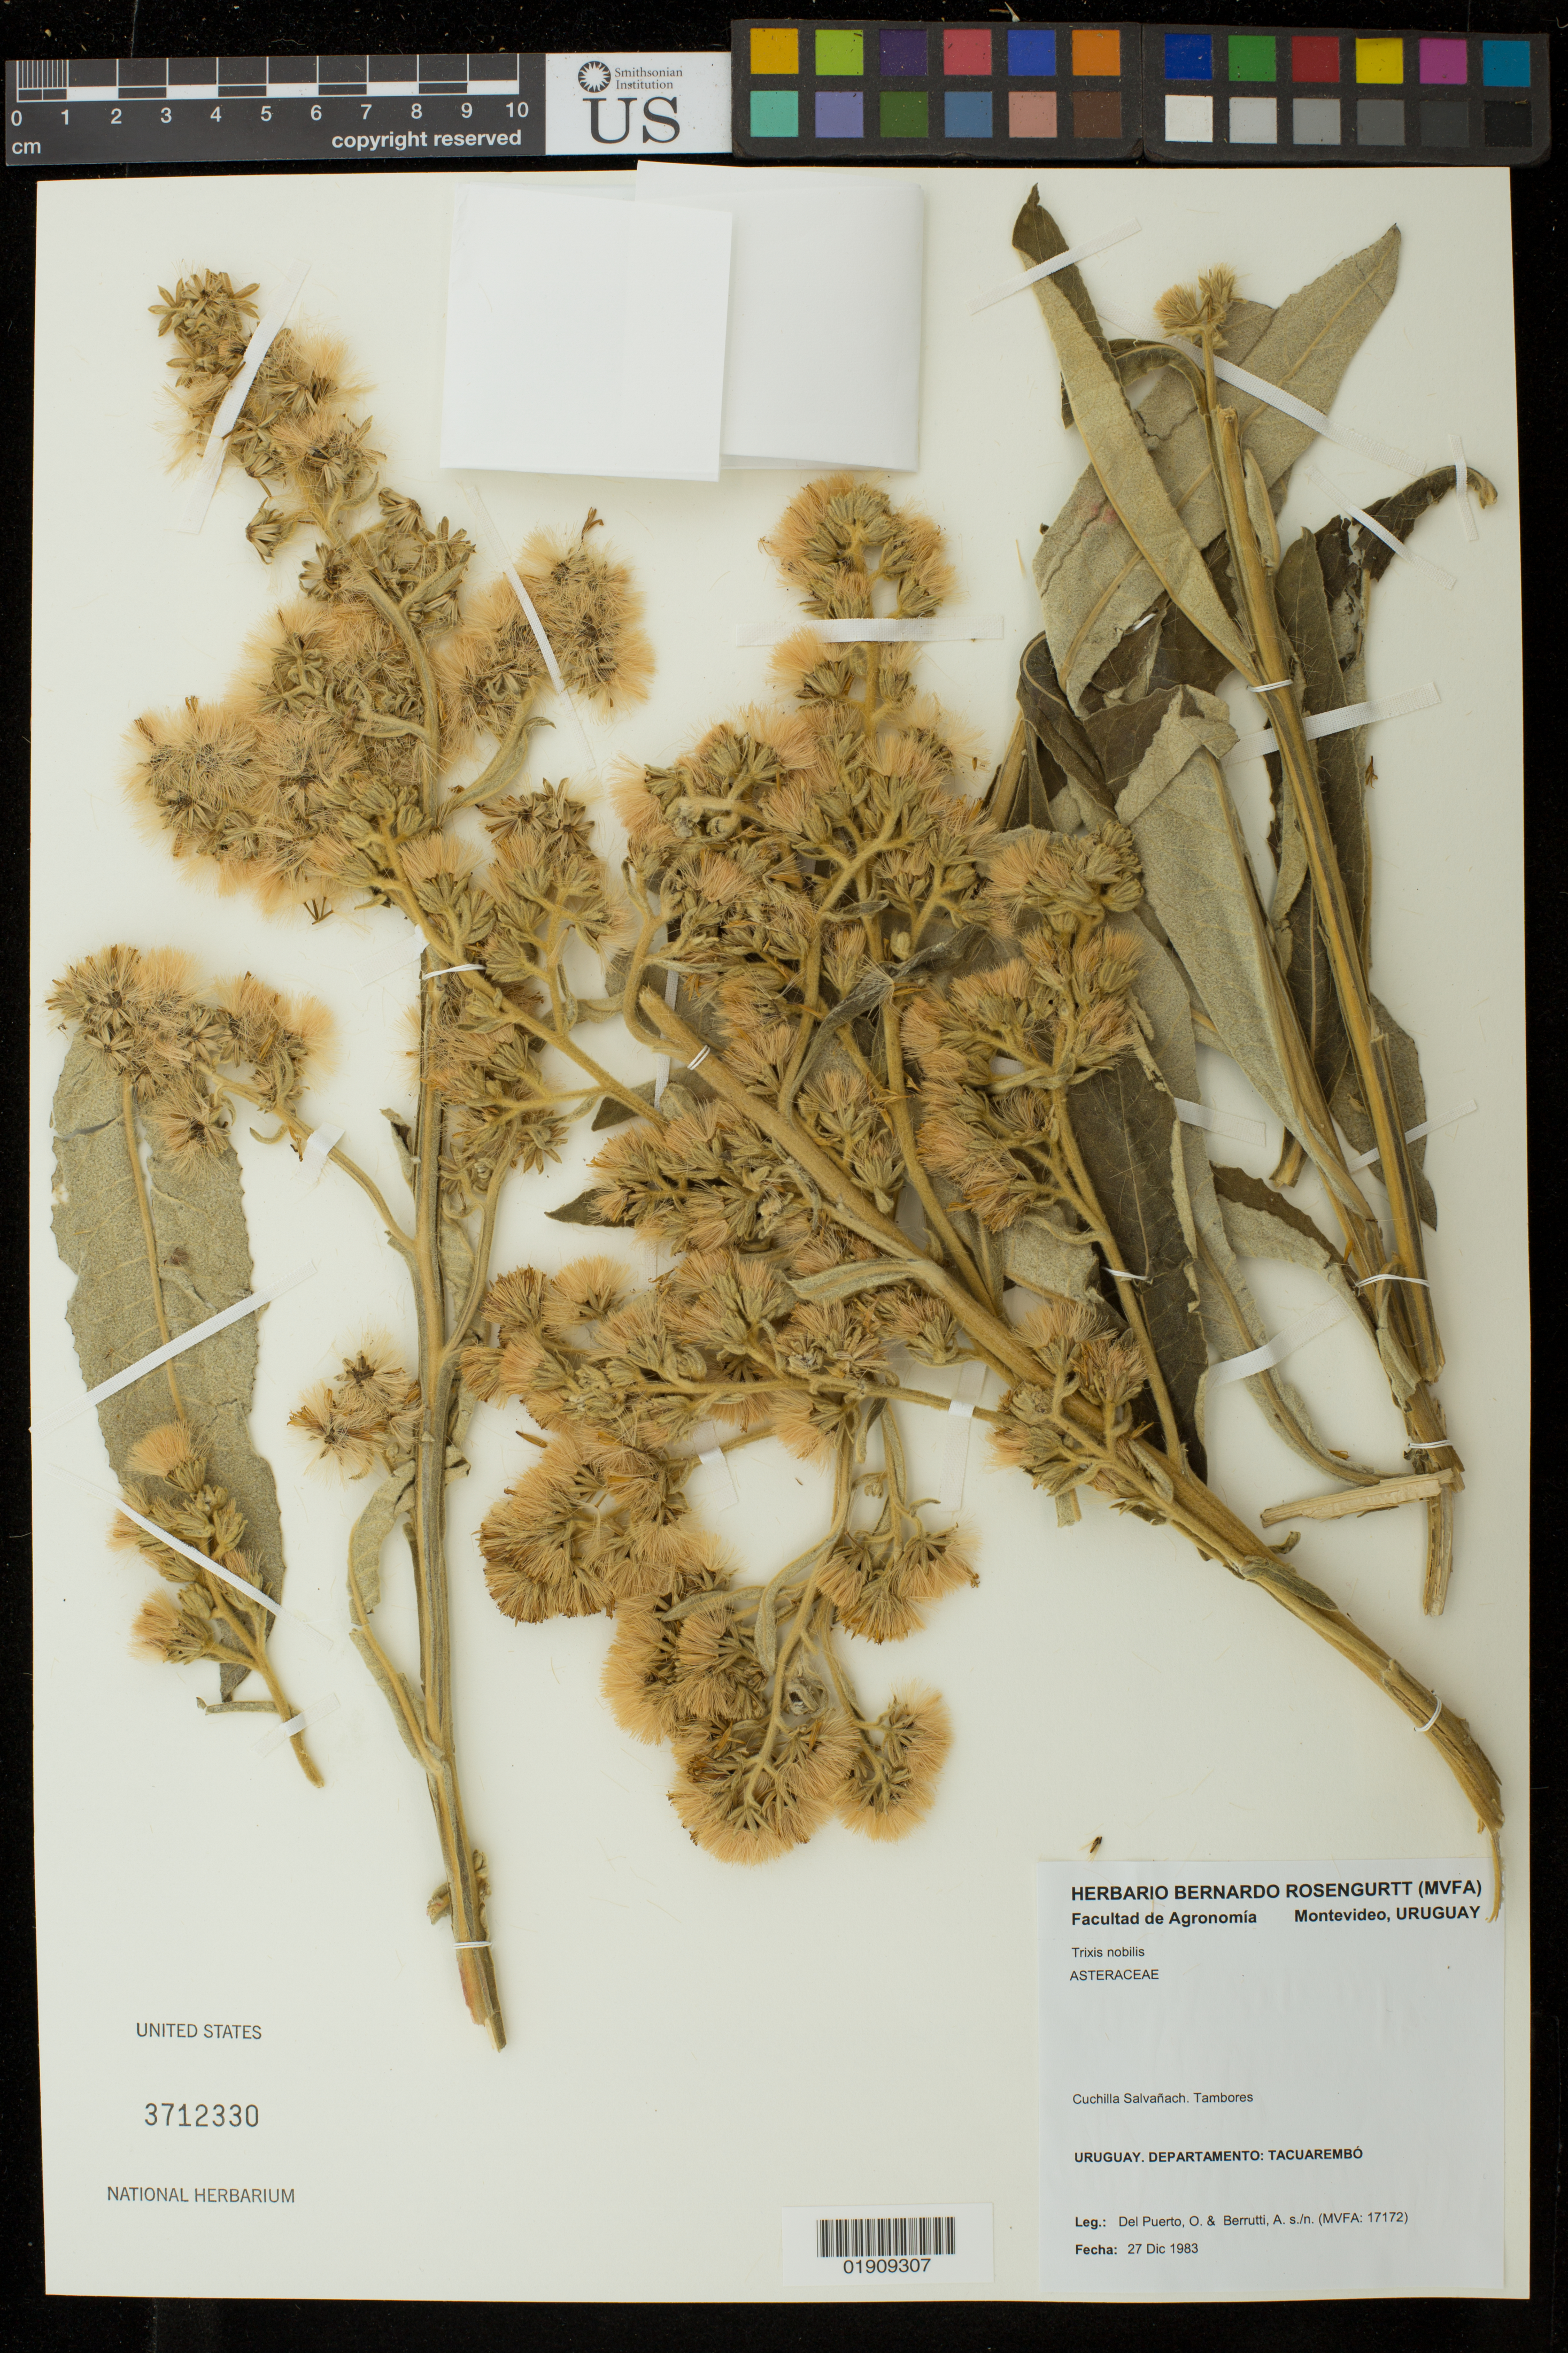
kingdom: Plantae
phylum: Tracheophyta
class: Magnoliopsida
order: Asterales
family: Asteraceae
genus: Trixis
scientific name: Trixis nobilis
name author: (Vell.) Katinas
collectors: O. Del Puerto & A. Berrutti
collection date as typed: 27 December 1983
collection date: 1983-12-27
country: Uruguay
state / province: Tacuarembó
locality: Cuchilla Salvanach. Tombores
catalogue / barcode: US 3712330